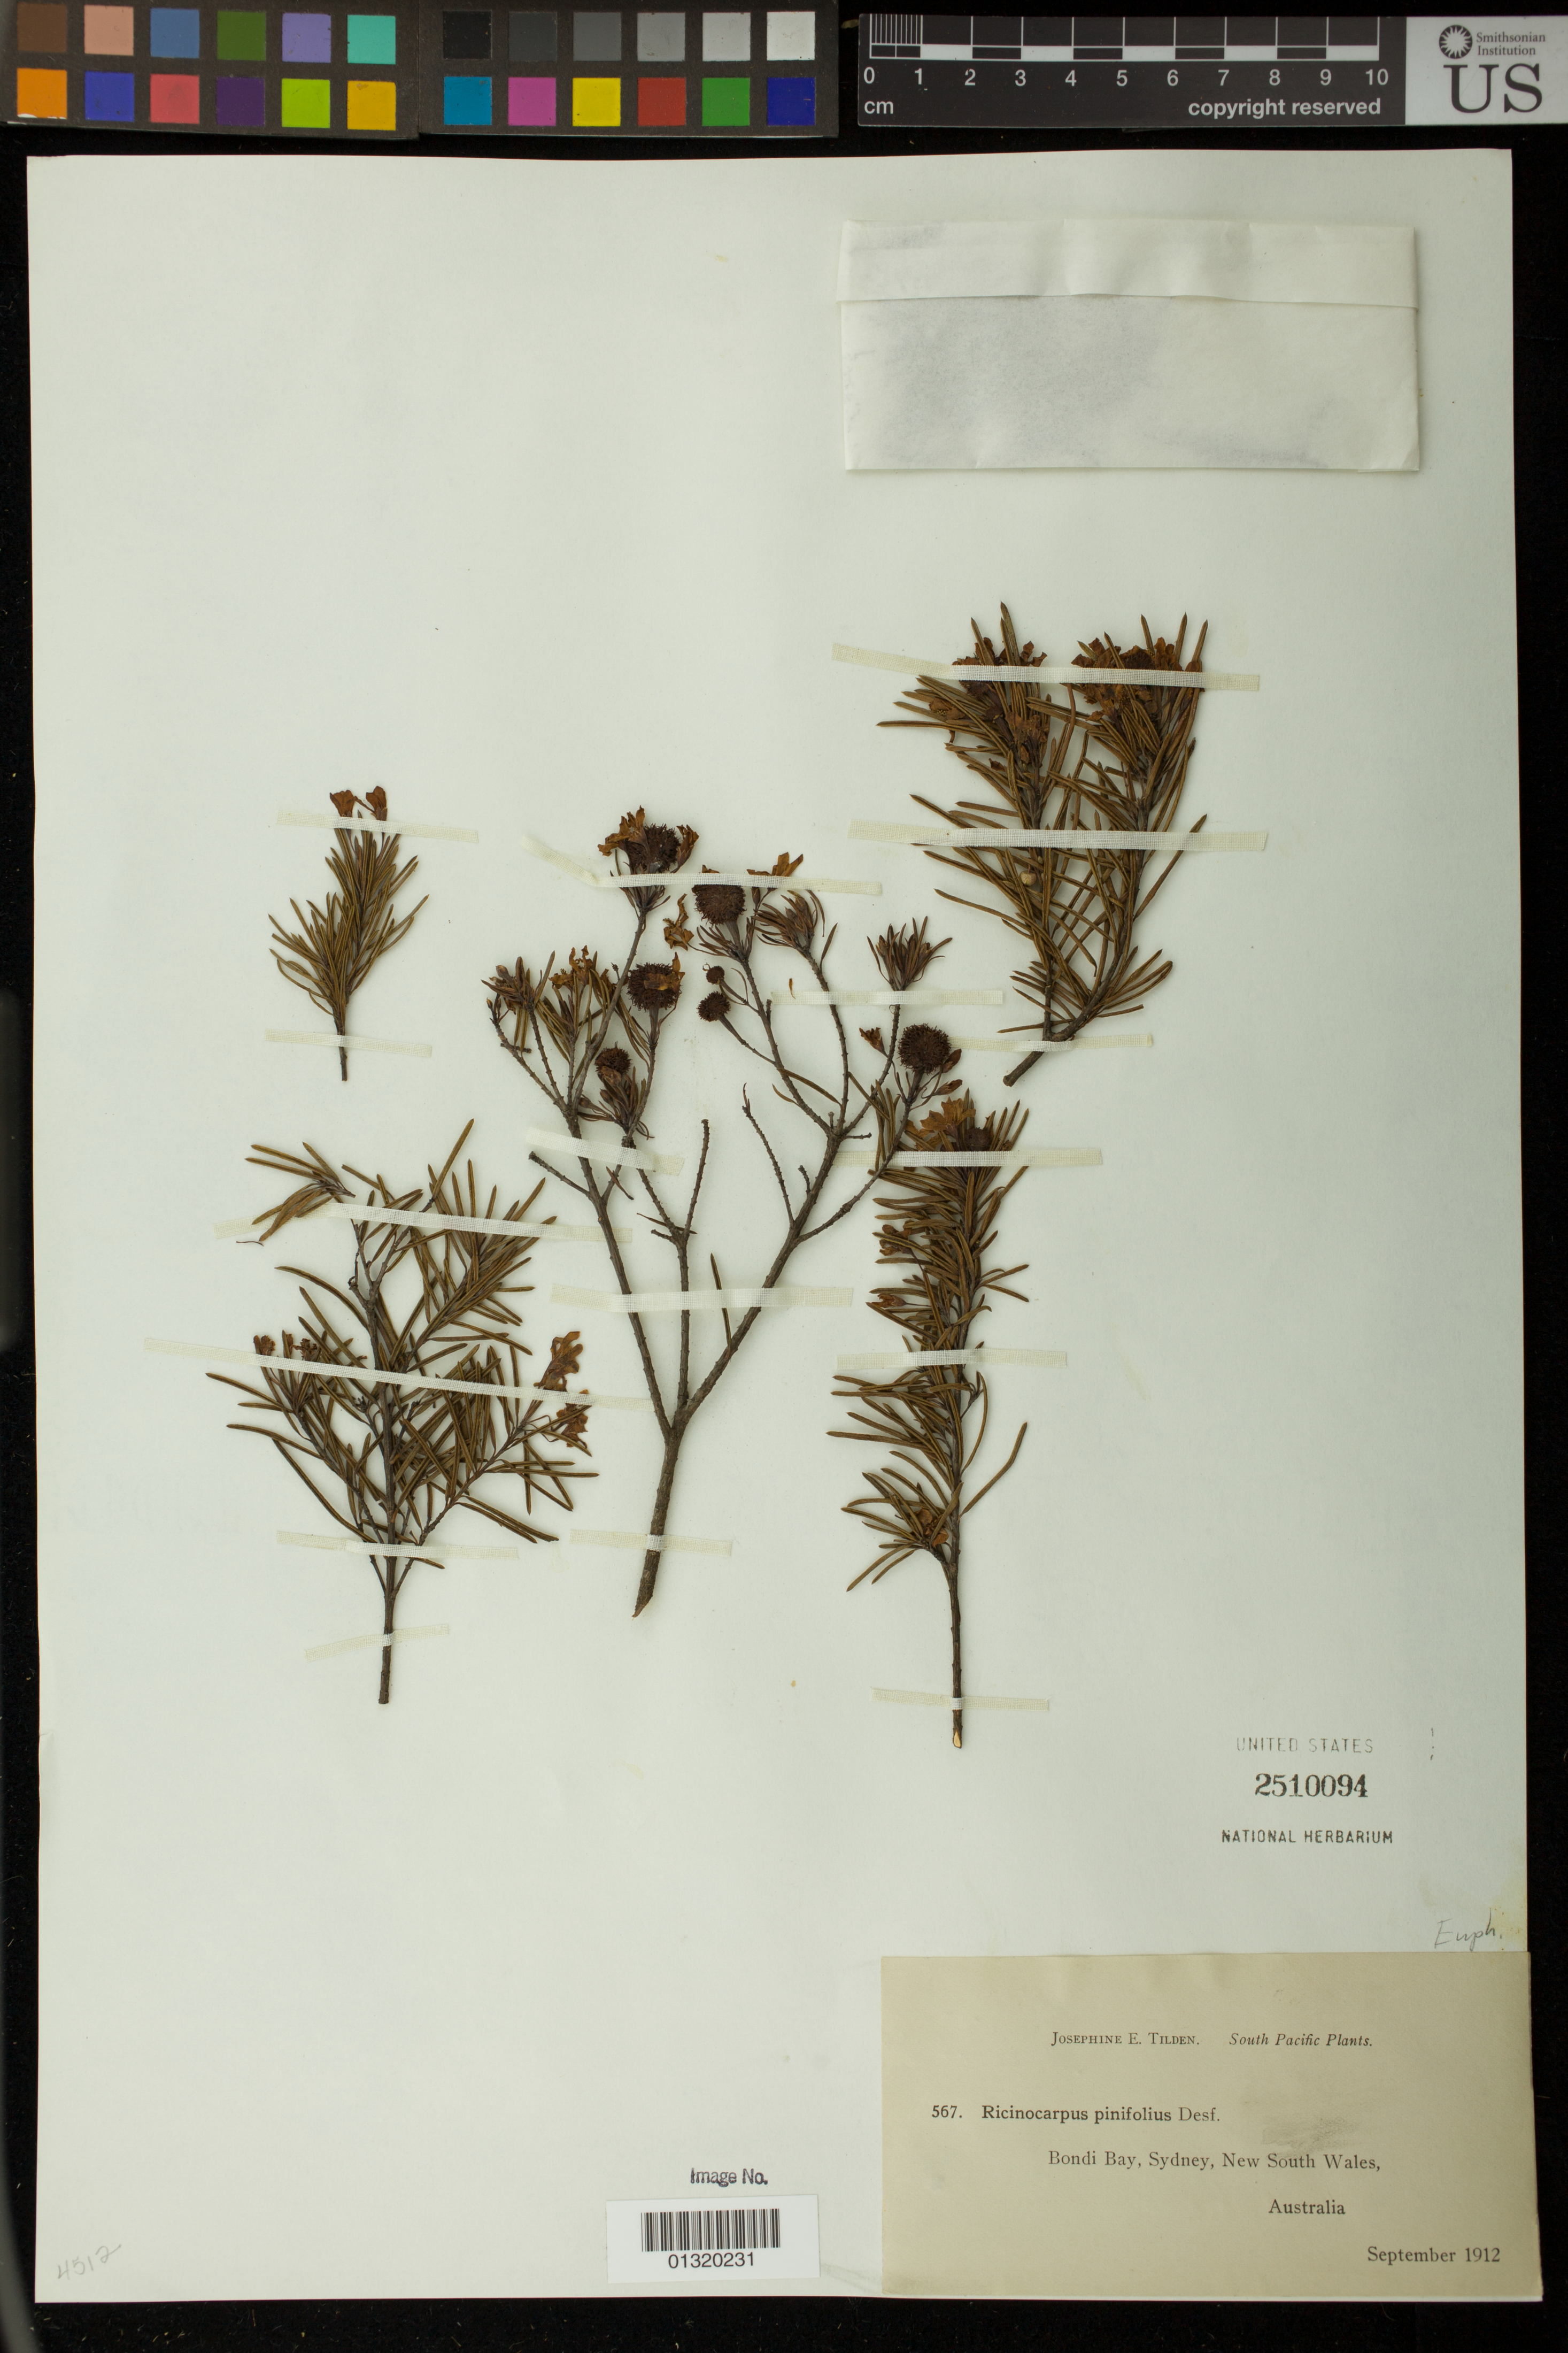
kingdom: Plantae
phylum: Tracheophyta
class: Magnoliopsida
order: Malpighiales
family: Euphorbiaceae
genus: Ricinocarpos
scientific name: Ricinocarpos pinifolius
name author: Desf.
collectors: J. E. Tilden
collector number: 567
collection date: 1912-09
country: Australia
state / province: New South Wales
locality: Bondi Bay, Sydney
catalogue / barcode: US 2510094